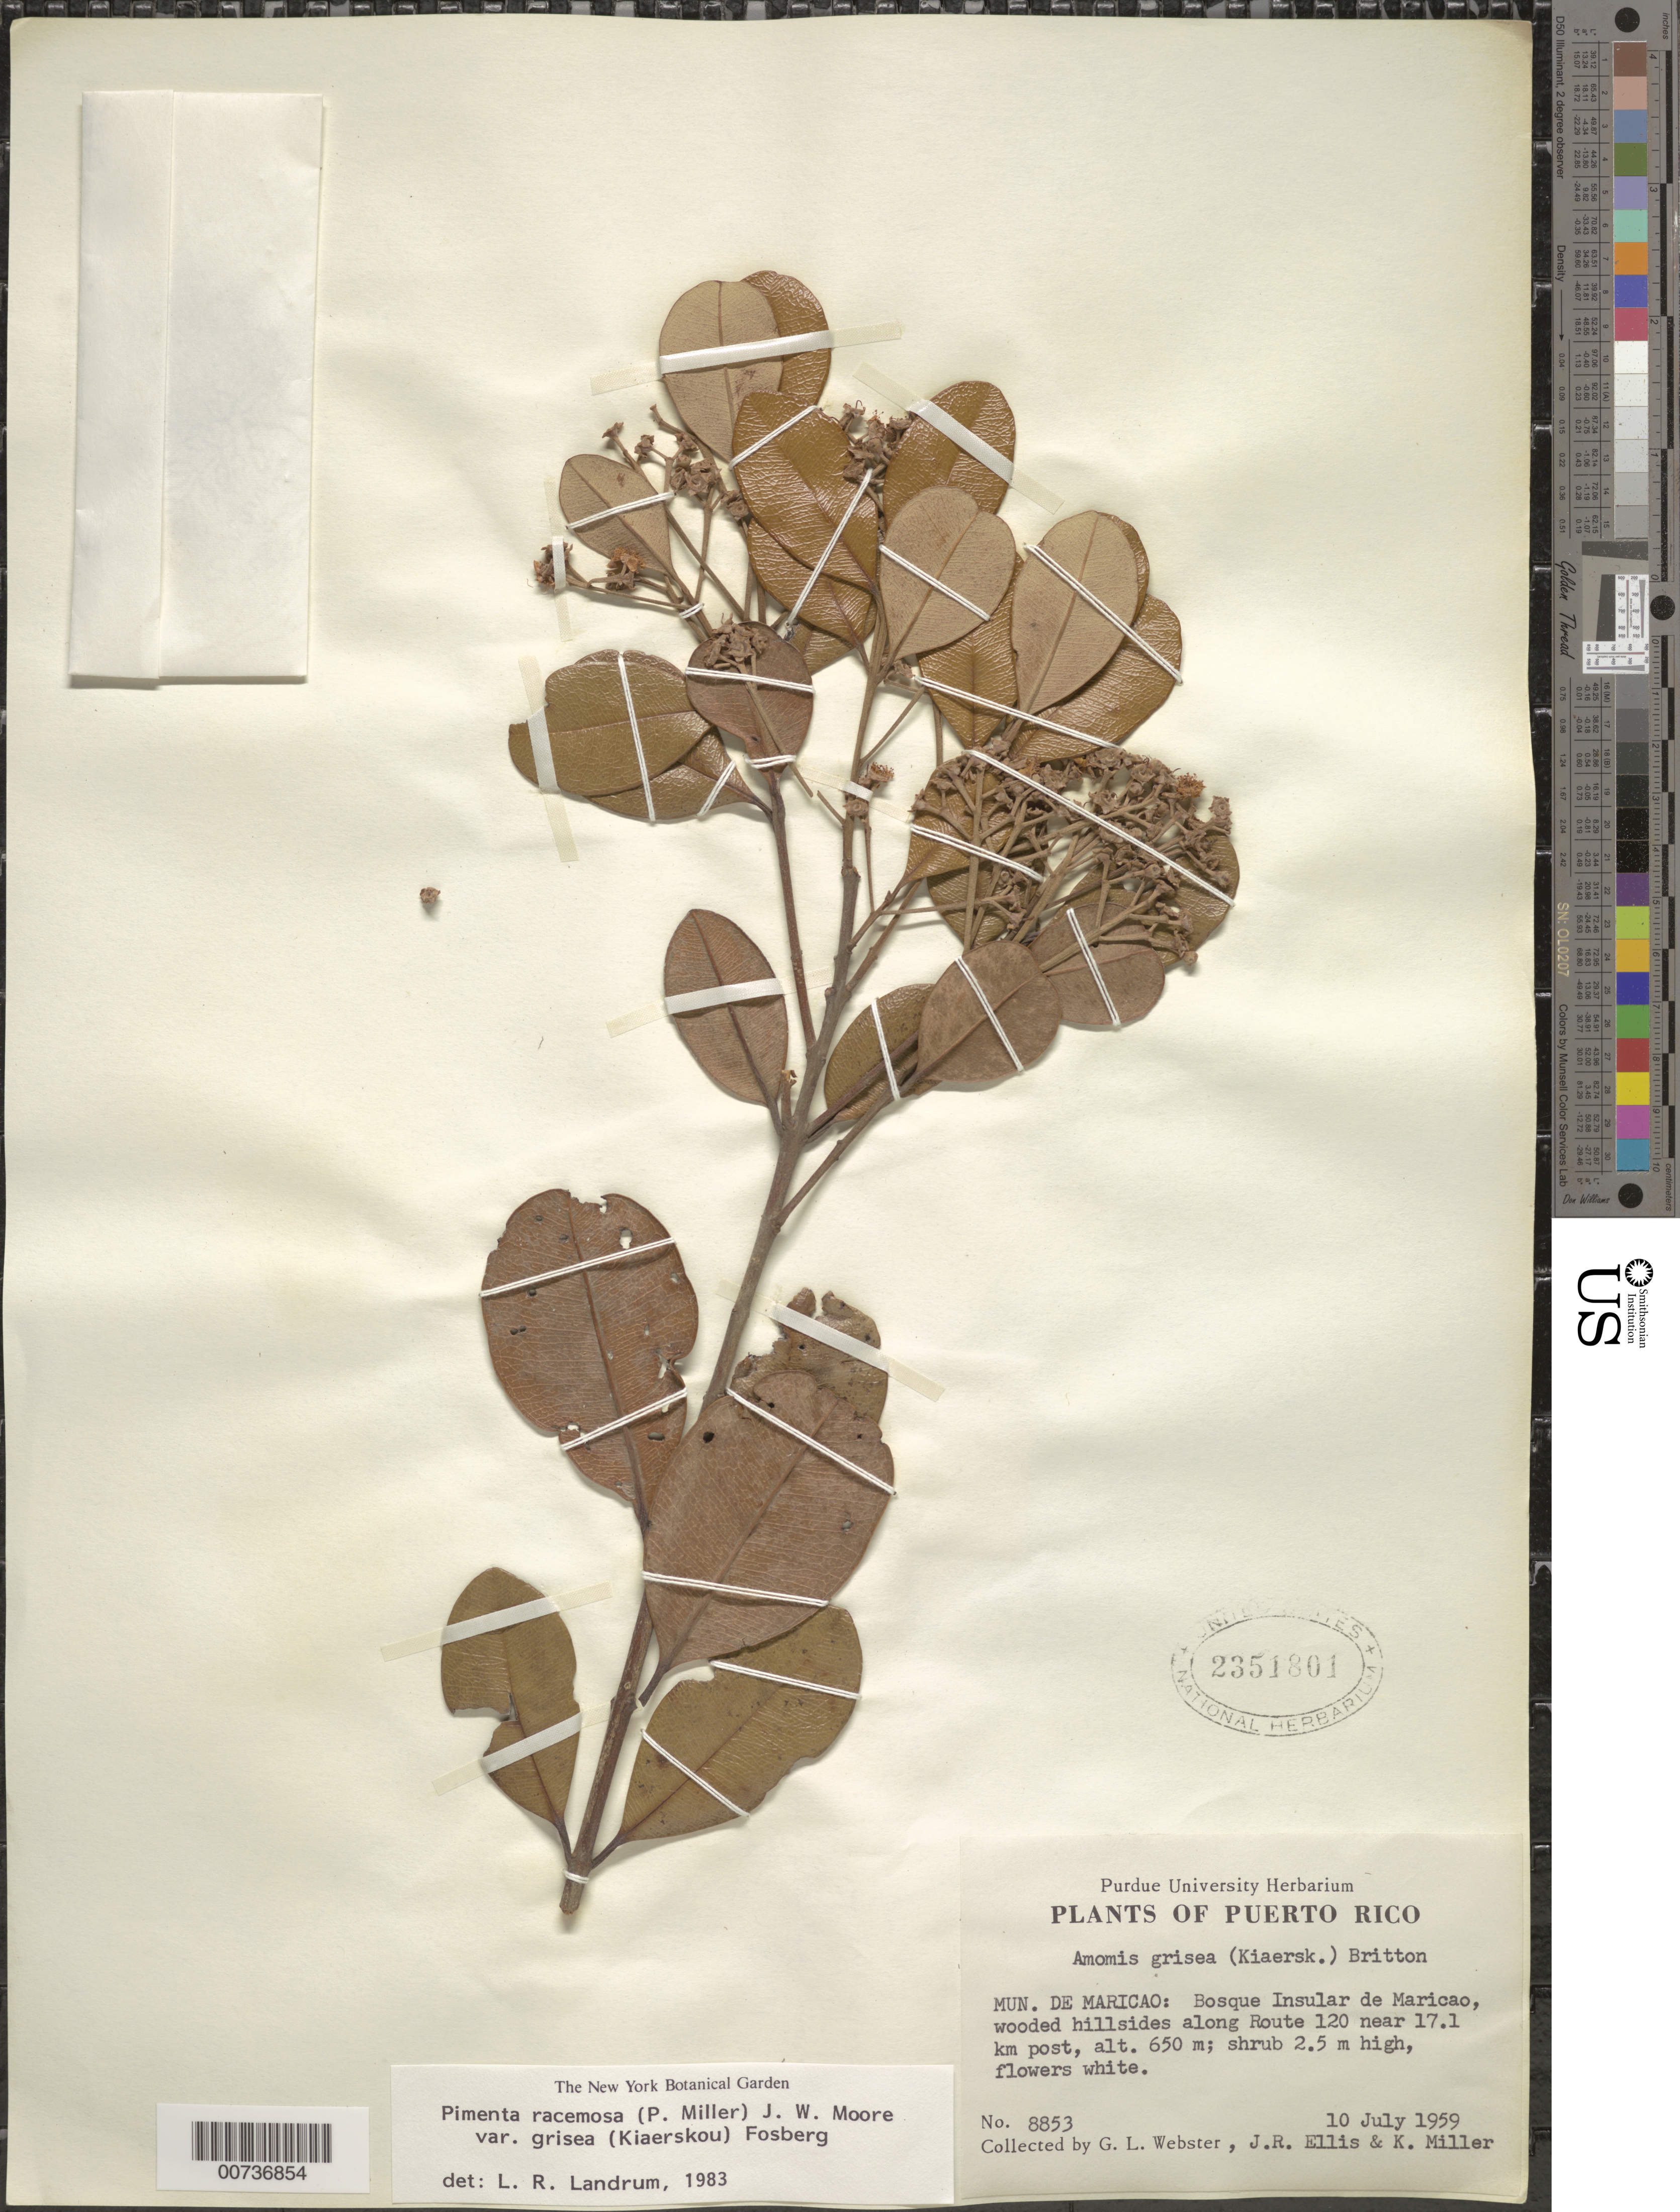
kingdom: Plantae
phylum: Tracheophyta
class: Magnoliopsida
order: Myrtales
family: Myrtaceae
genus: Pimenta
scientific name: Pimenta racemosa var. grisea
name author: (Kiaersk.) Fosberg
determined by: Landrum, L. R.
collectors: G. L. Webster, J. R. Ellis & K. Miller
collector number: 8853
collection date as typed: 10 Jul 1959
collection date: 1959-07-10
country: Puerto Rico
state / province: Maricao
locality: Bosque Insular de Maricao, wooded hillsides along Route 120 near 17.1 km post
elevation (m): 650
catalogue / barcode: US 2351801